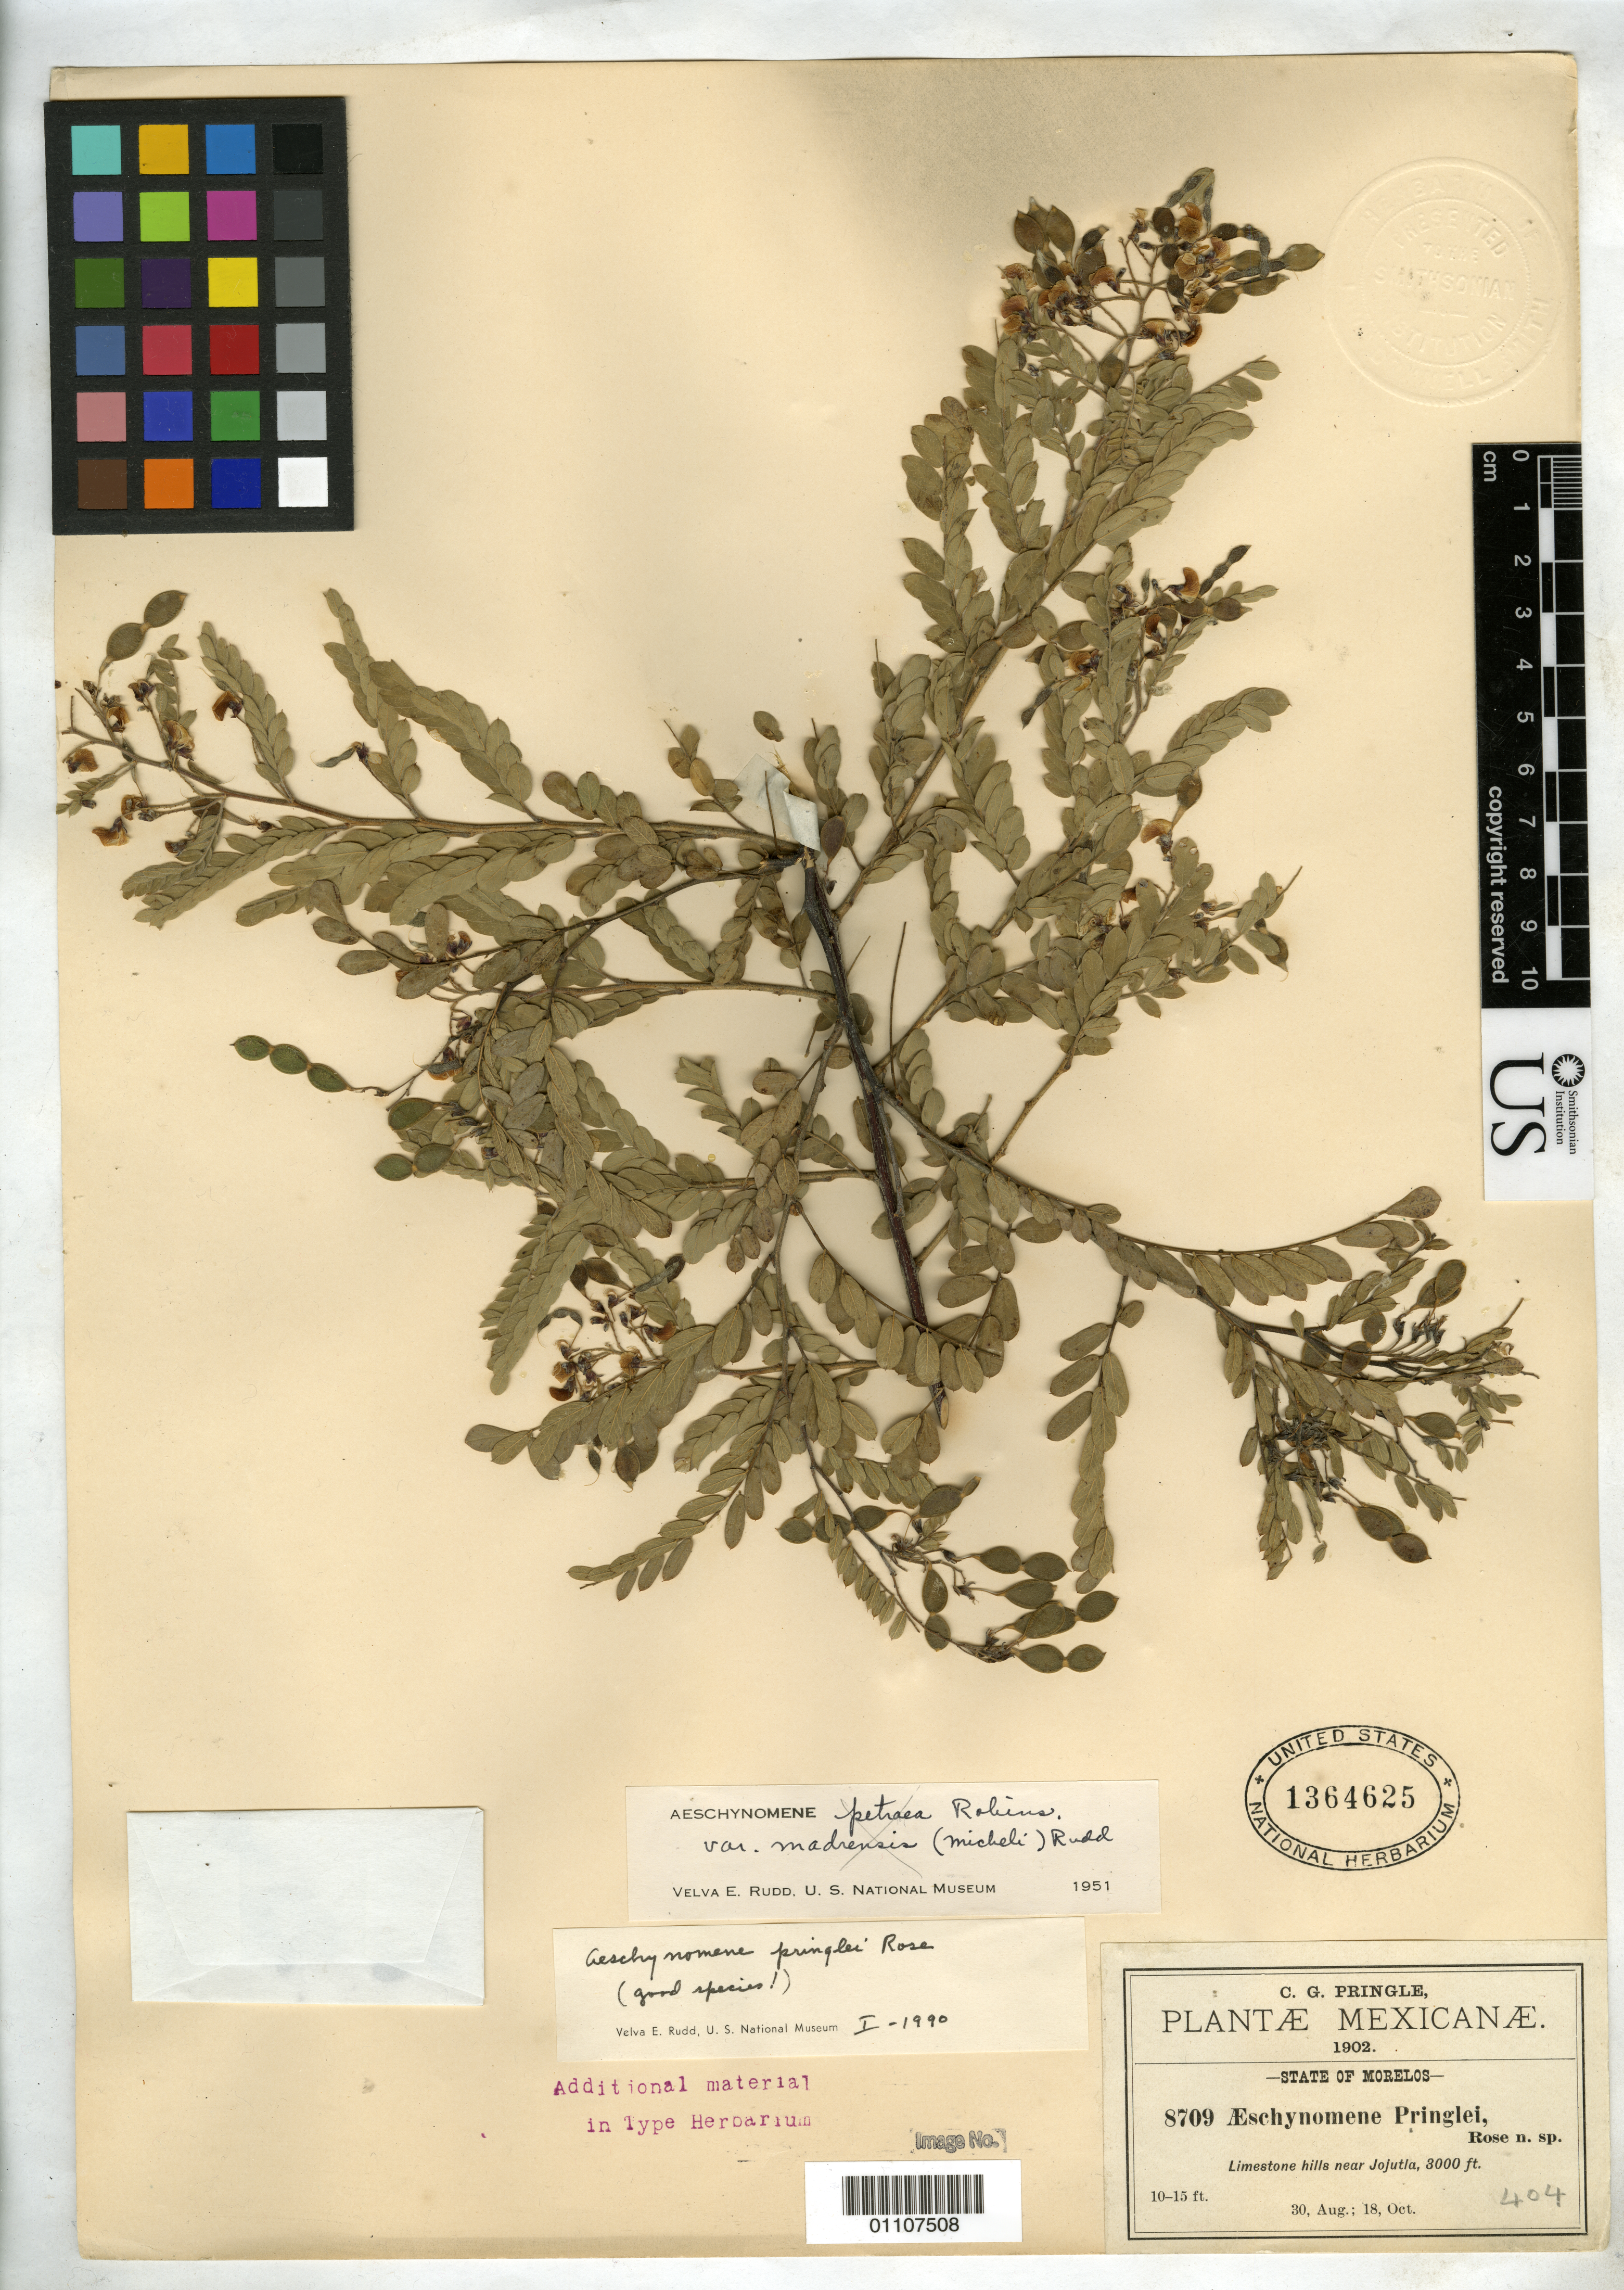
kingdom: Plantae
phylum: Tracheophyta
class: Magnoliopsida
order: Fabales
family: Fabaceae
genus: Aeschynomene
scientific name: Aeschynomene pringlei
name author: Rose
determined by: Rudd, V. E.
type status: Isotype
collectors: C. G. Pringle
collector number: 8709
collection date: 1902-08-30,1902-10-18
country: Mexico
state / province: Morelos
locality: Limestone hills near Jojutla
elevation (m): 914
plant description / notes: Protologue cites date as 30 Aug and 28 Oct.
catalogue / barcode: US 1364625